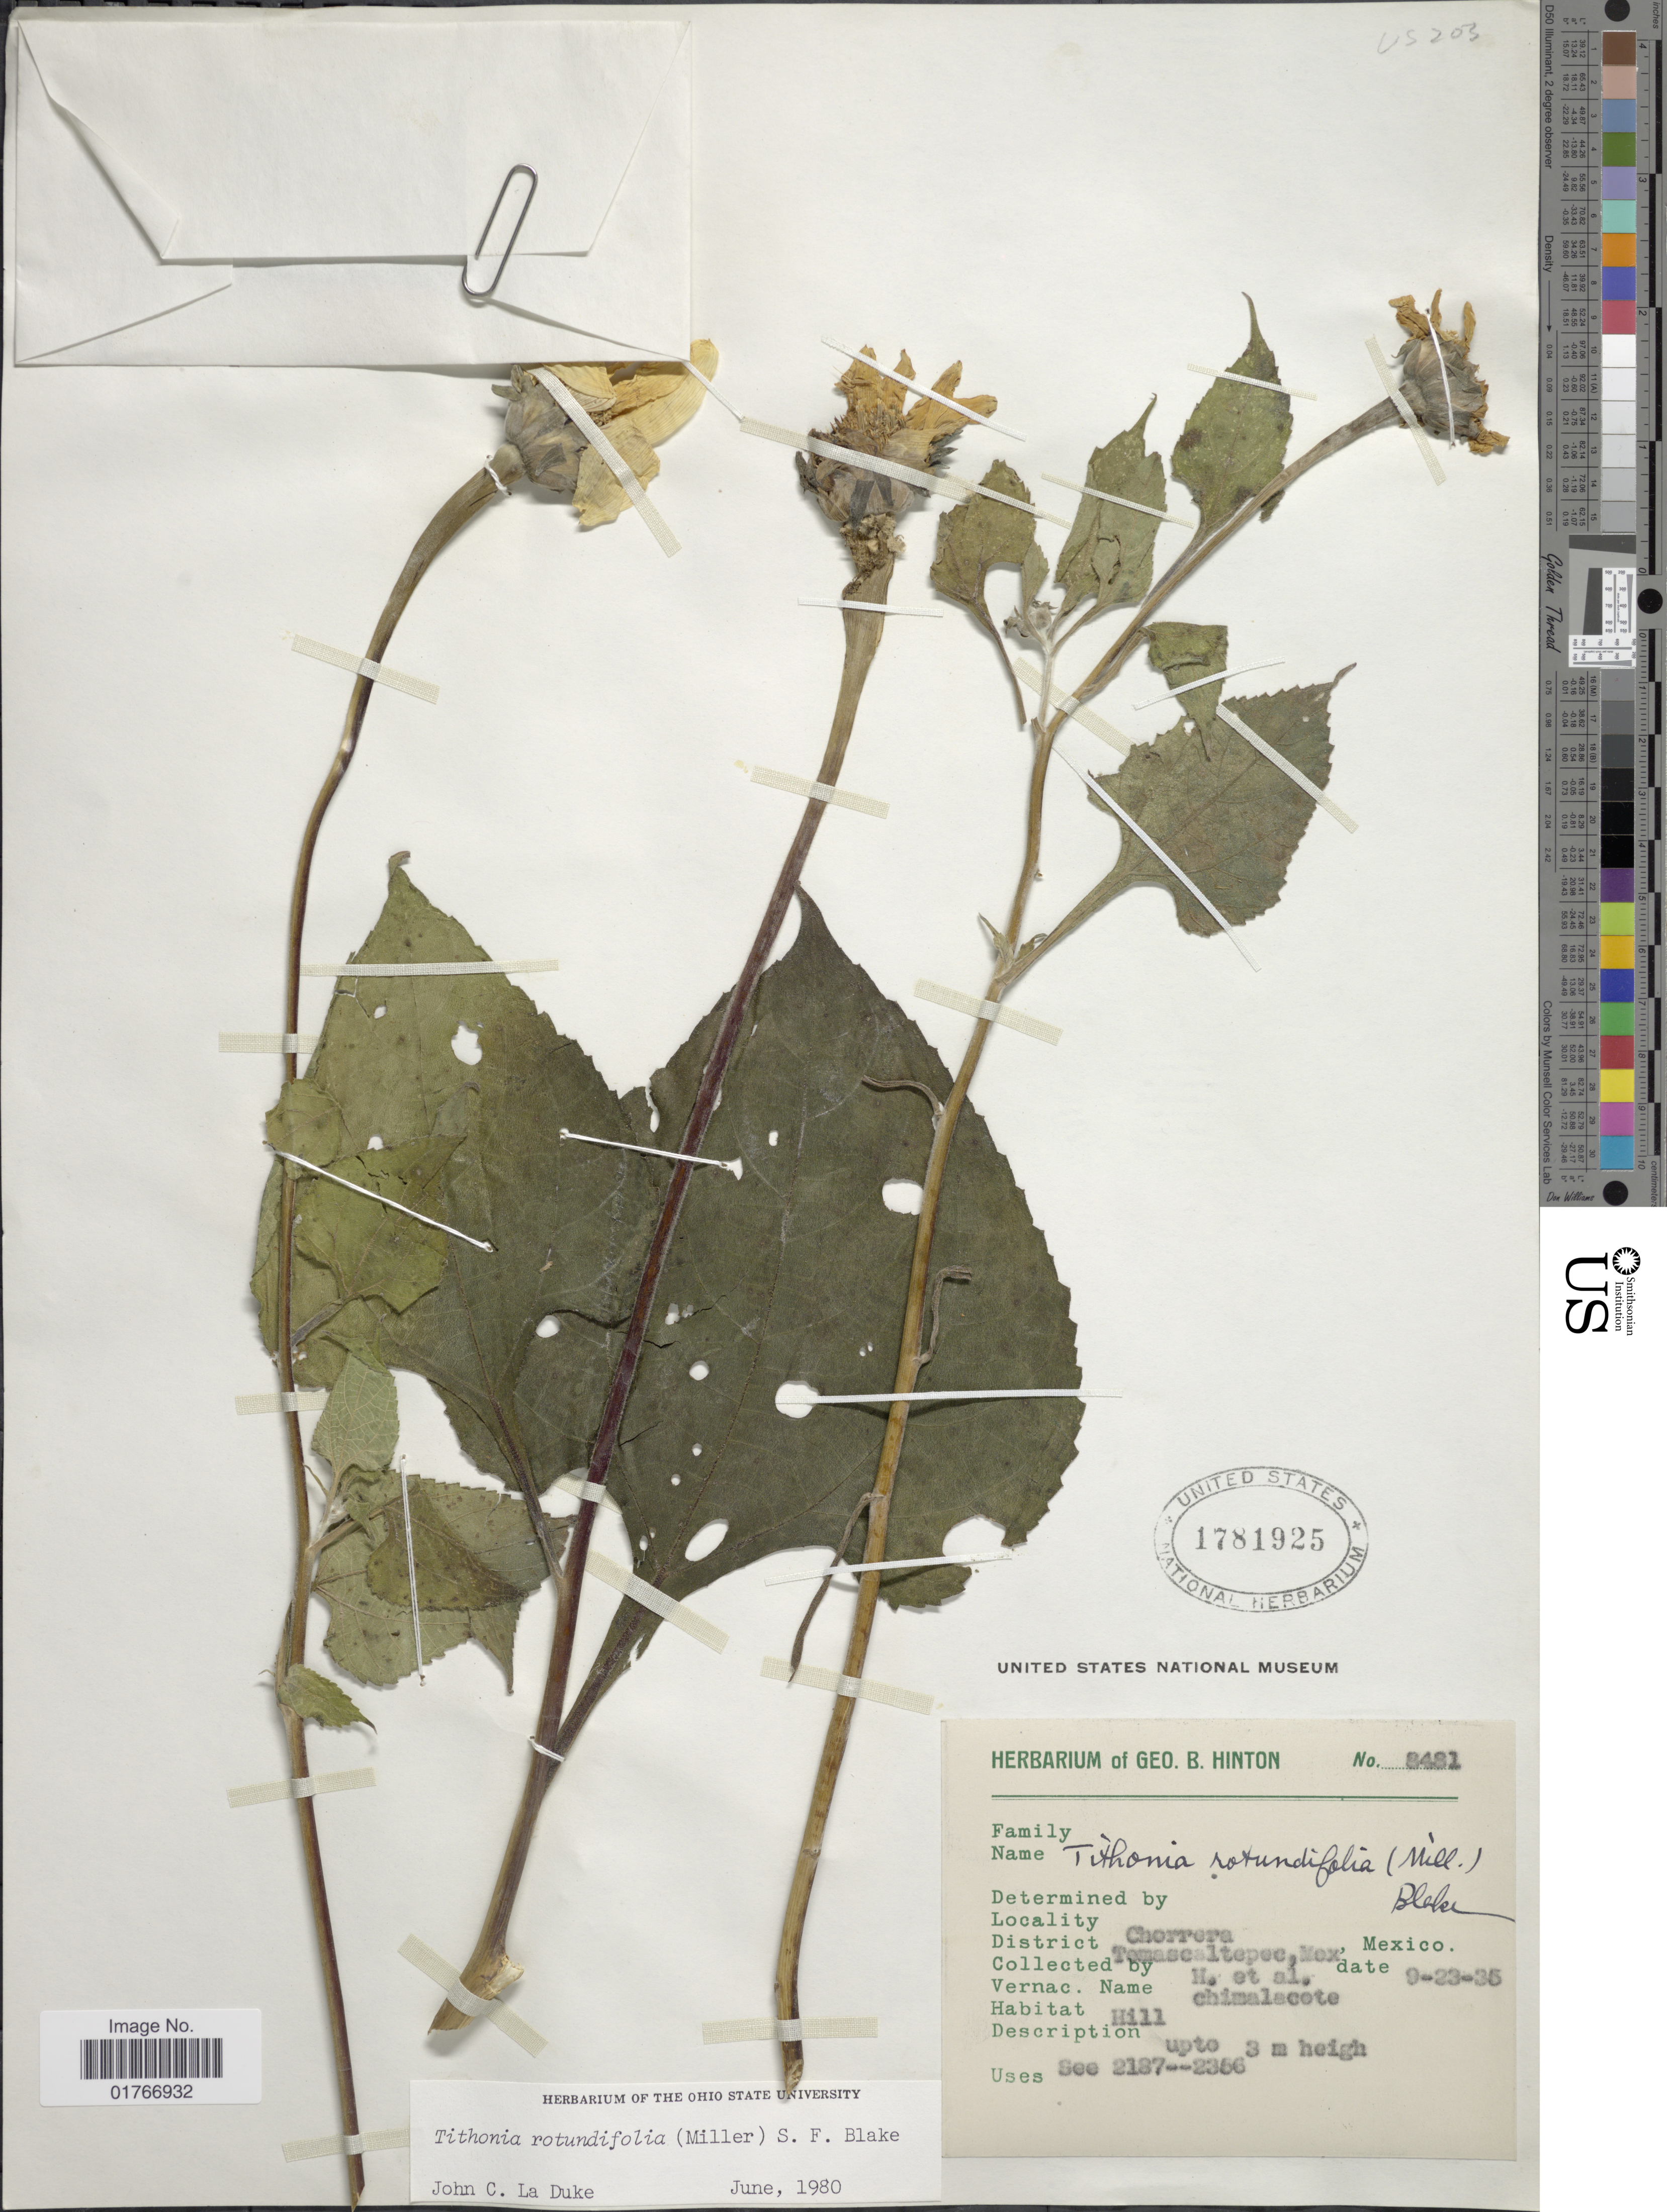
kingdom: Plantae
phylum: Tracheophyta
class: Magnoliopsida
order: Asterales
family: Asteraceae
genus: Tithonia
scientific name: Tithonia rotundifolia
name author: (Mill.) S.F. Blake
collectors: G. B. Hinton & et al.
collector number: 8481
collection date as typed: Transcribed d/m/y: 23/9/35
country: Mexico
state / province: México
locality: Chorrera, District Temascaltepec, Mex.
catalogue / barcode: US 1781925